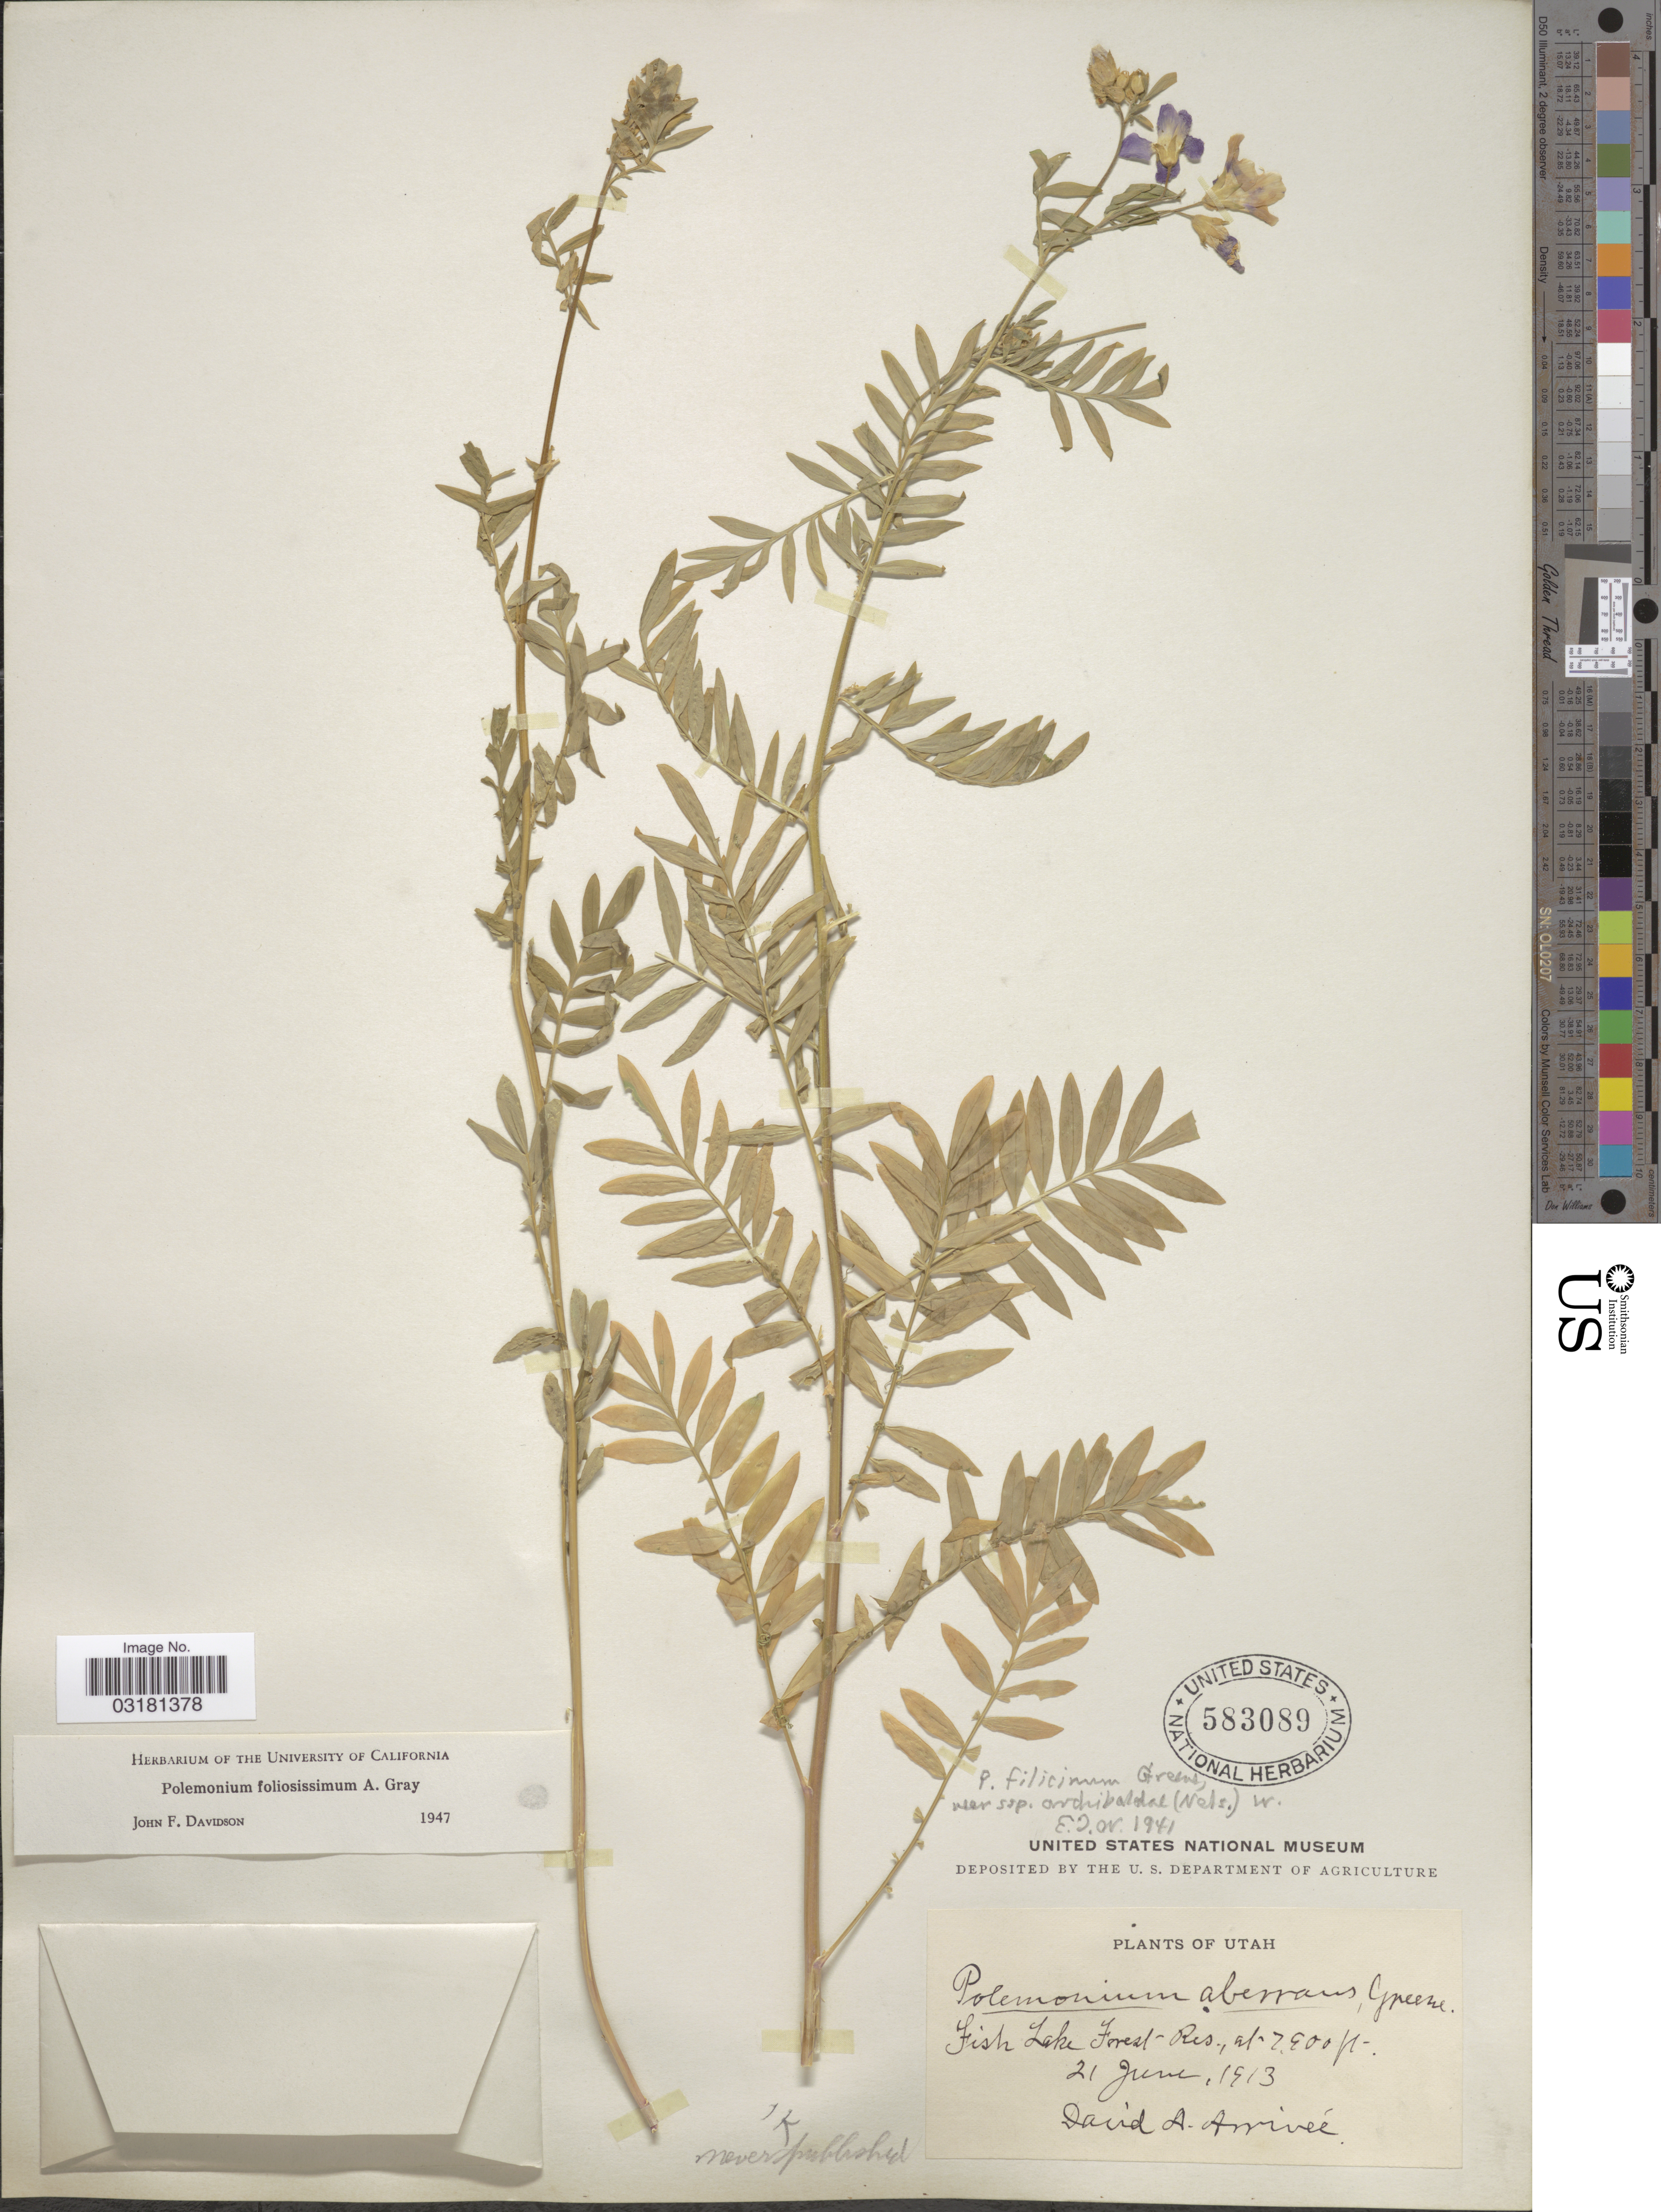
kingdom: Plantae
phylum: Tracheophyta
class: Magnoliopsida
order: Ericales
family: Polemoniaceae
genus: Polemonium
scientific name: Polemonium foliosissimum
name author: A. Gray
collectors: D. Arrivee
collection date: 1913-06-21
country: United States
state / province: Utah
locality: Fish Lake Forest Res.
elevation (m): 2408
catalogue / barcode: US 583089